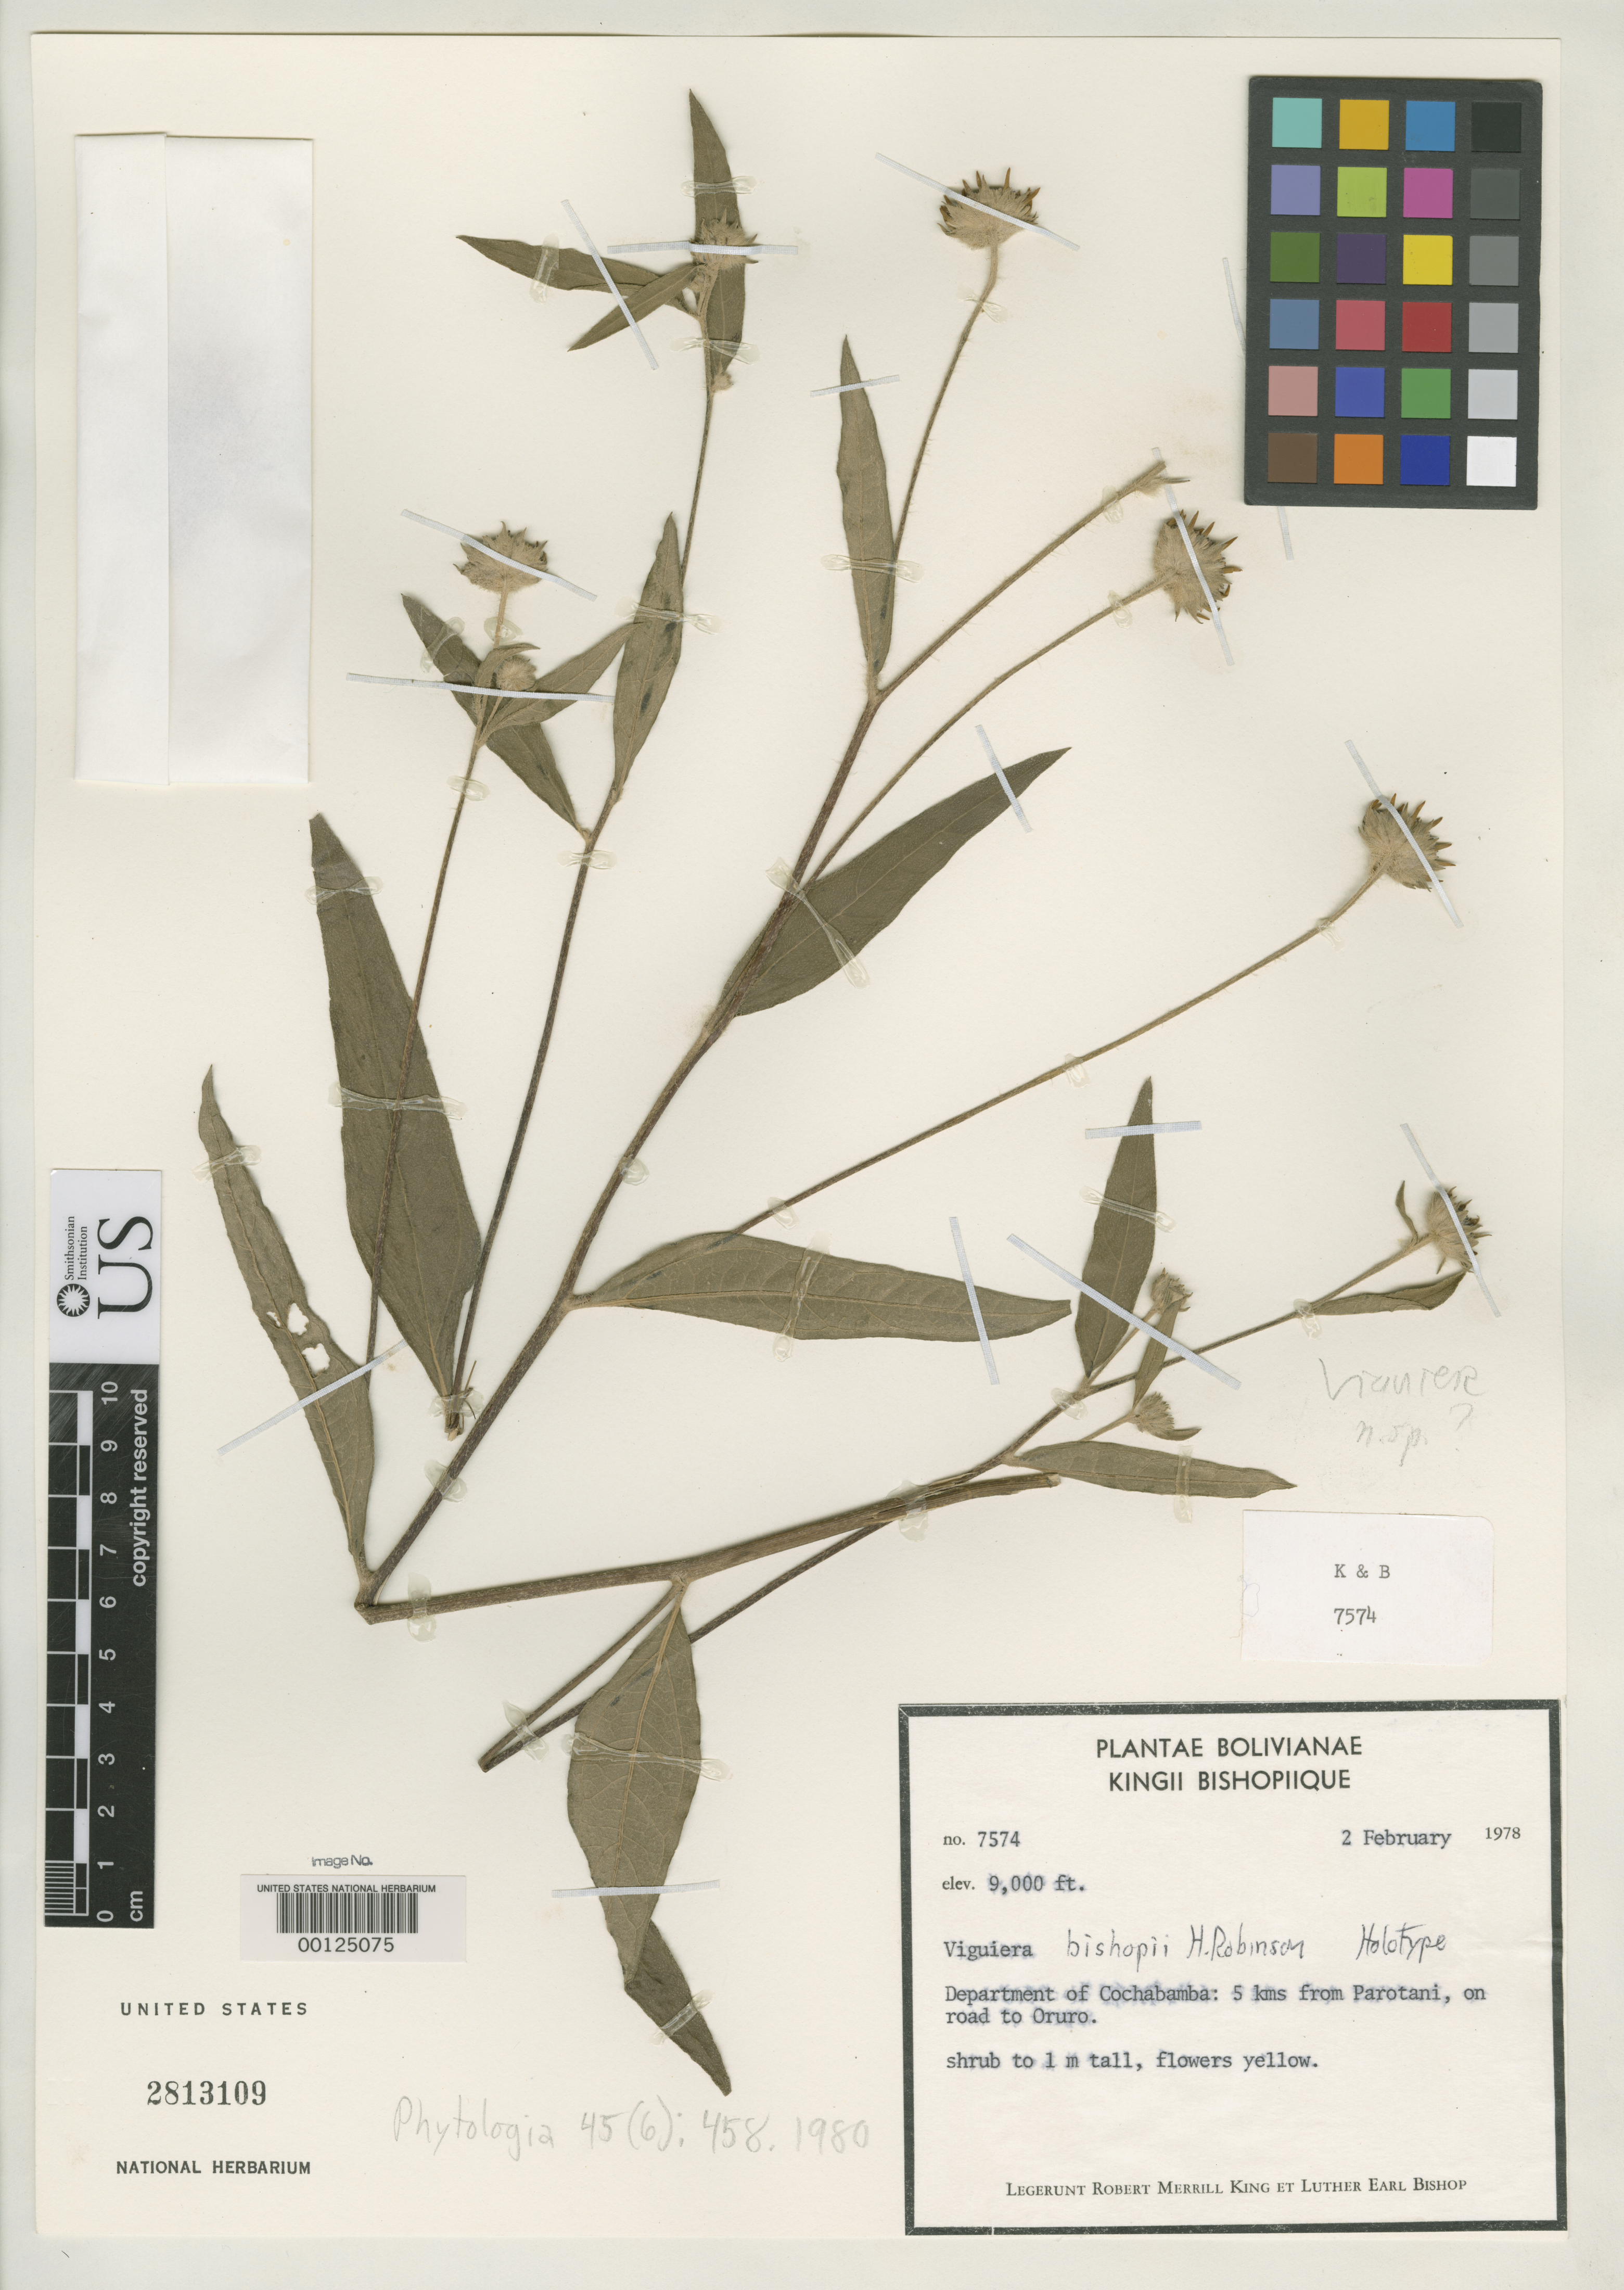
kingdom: Plantae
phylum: Tracheophyta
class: Magnoliopsida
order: Asterales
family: Asteraceae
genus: Viguiera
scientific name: Viguiera bishopii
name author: H. Rob.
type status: Holotype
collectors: R. M. King & L. E. Bishop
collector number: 7574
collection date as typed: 02 Feb 1978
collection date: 1978-02-02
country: Bolivia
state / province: Cochabamba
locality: From Parotani on road to Oruro.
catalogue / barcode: US 2813109